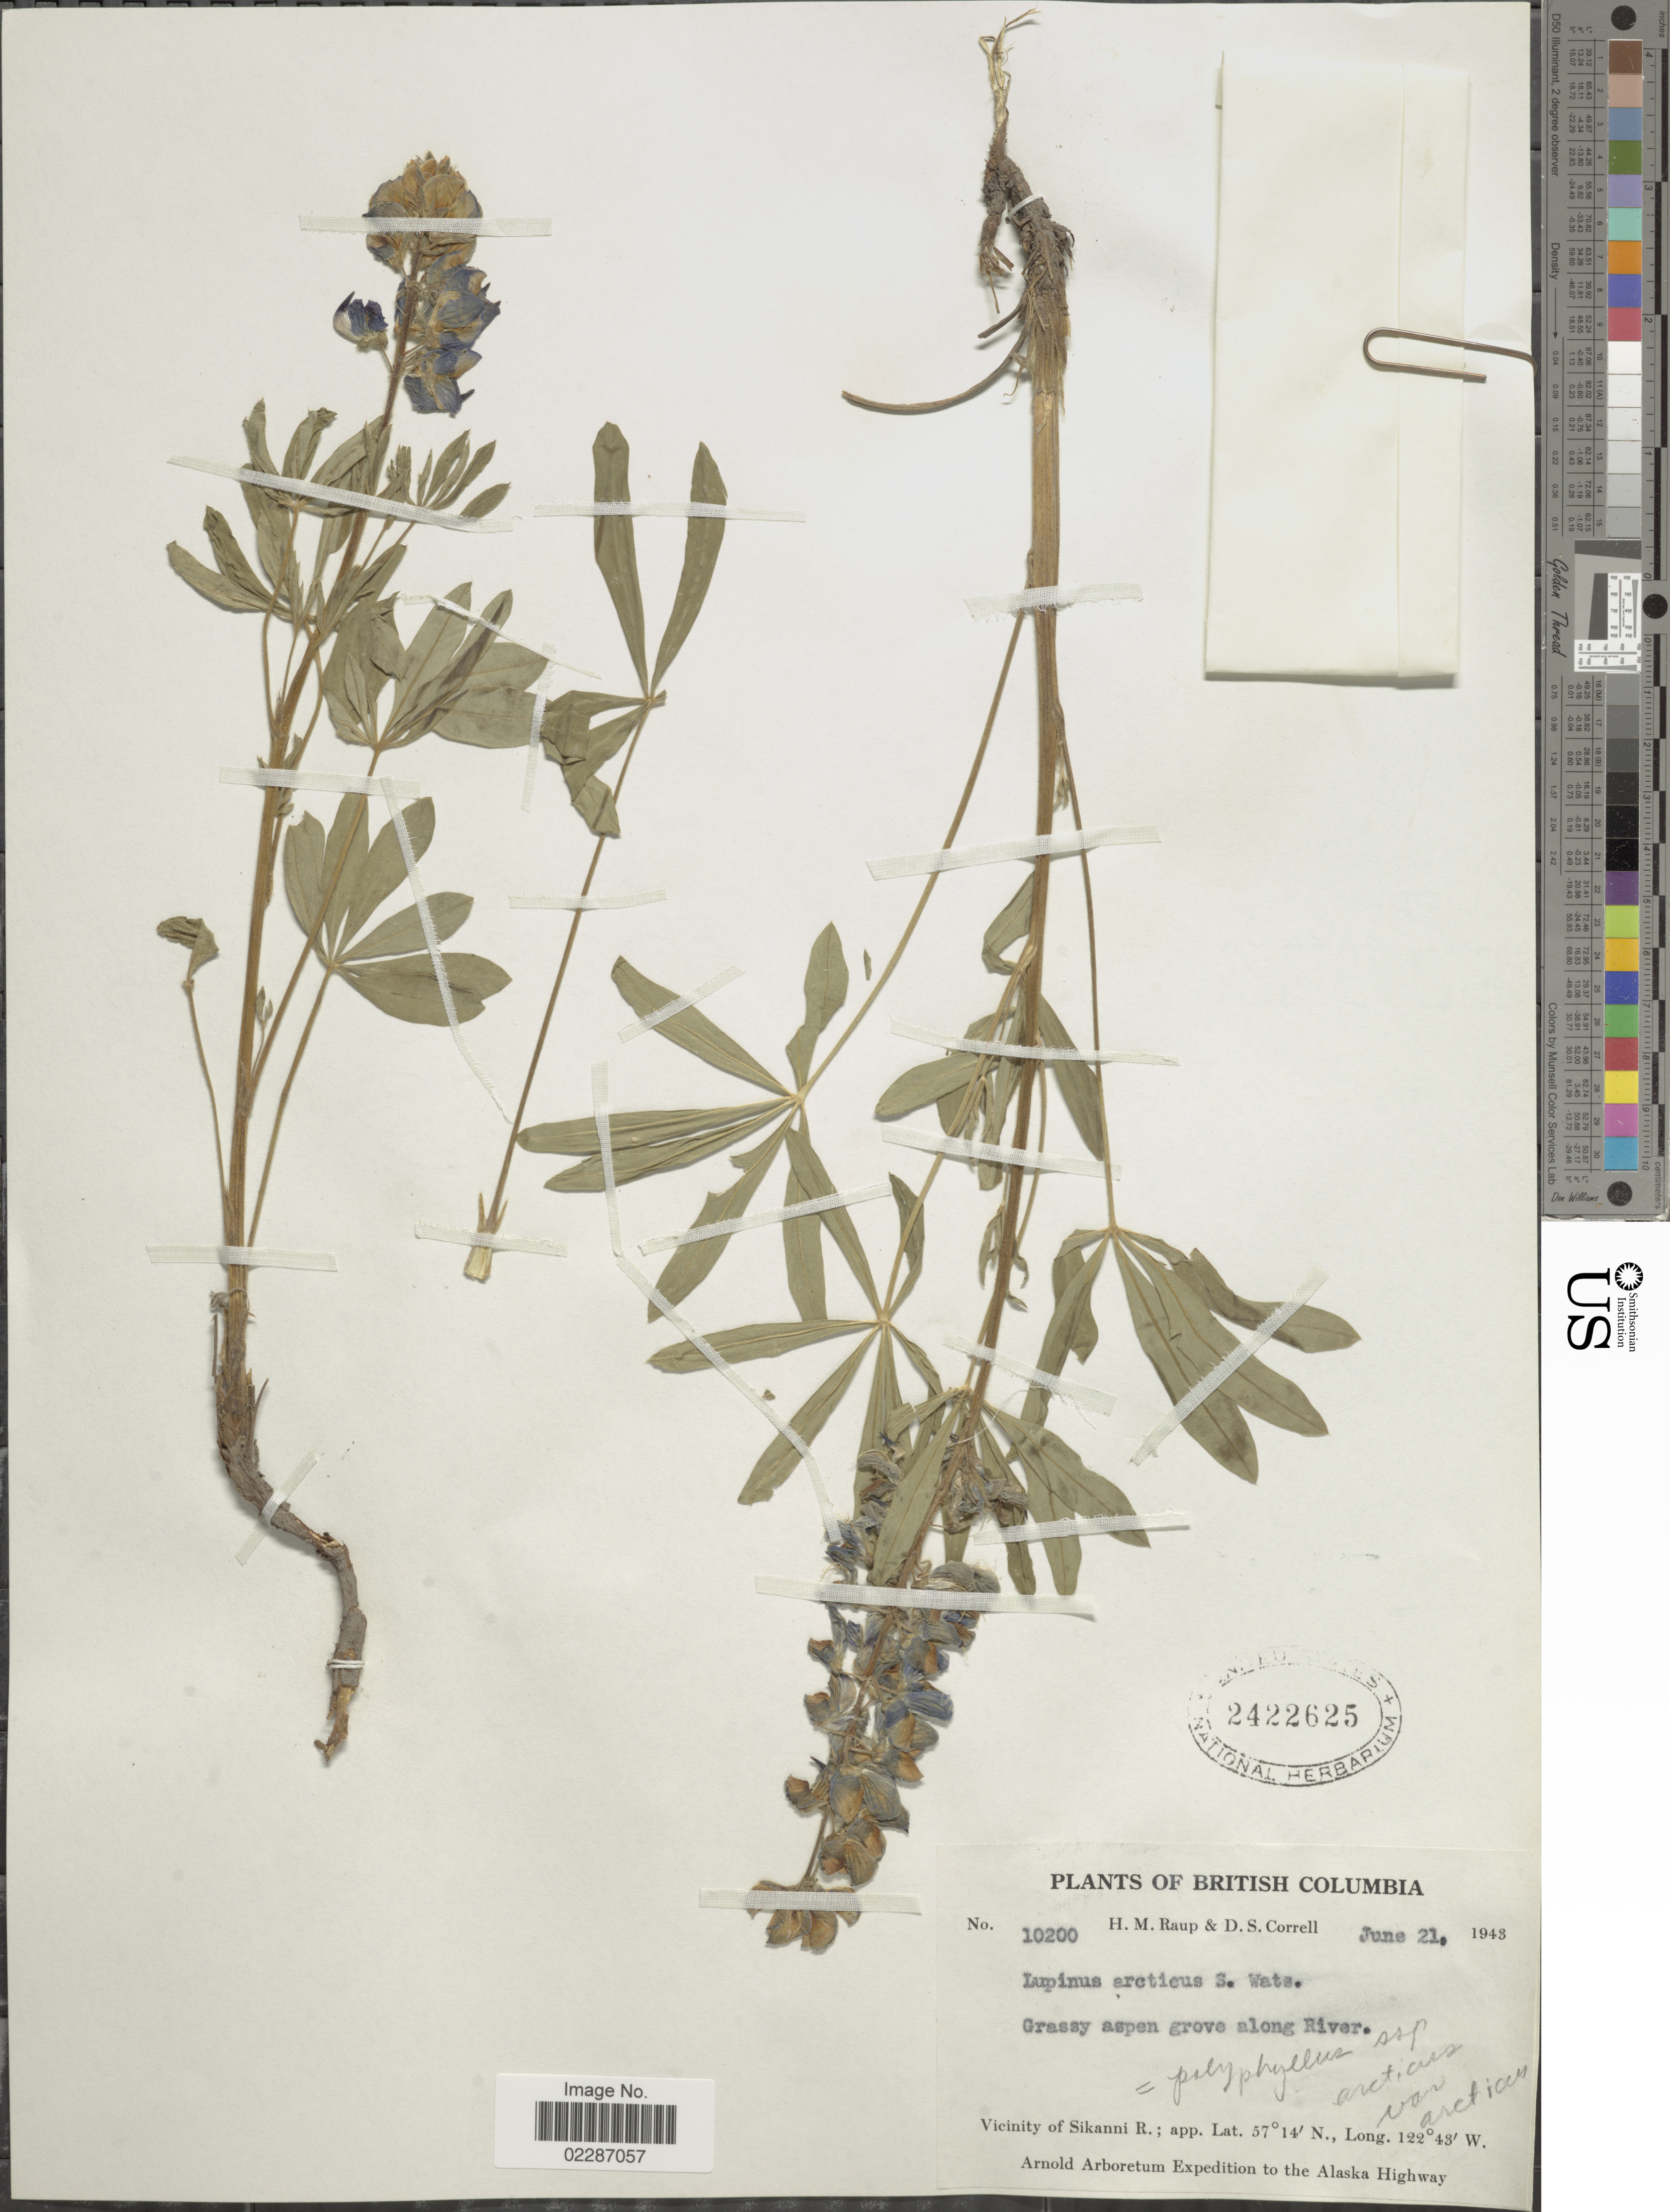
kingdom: Plantae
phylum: Tracheophyta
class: Magnoliopsida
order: Fabales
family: Fabaceae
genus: Lupinus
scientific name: Lupinus arcticus subsp. arcticus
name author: S. Watson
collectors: H. Raup & D. S. Correll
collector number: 10200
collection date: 1943-06-21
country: Canada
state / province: British Columbia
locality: Vicinity of Sikanni R.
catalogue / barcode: US 2422625